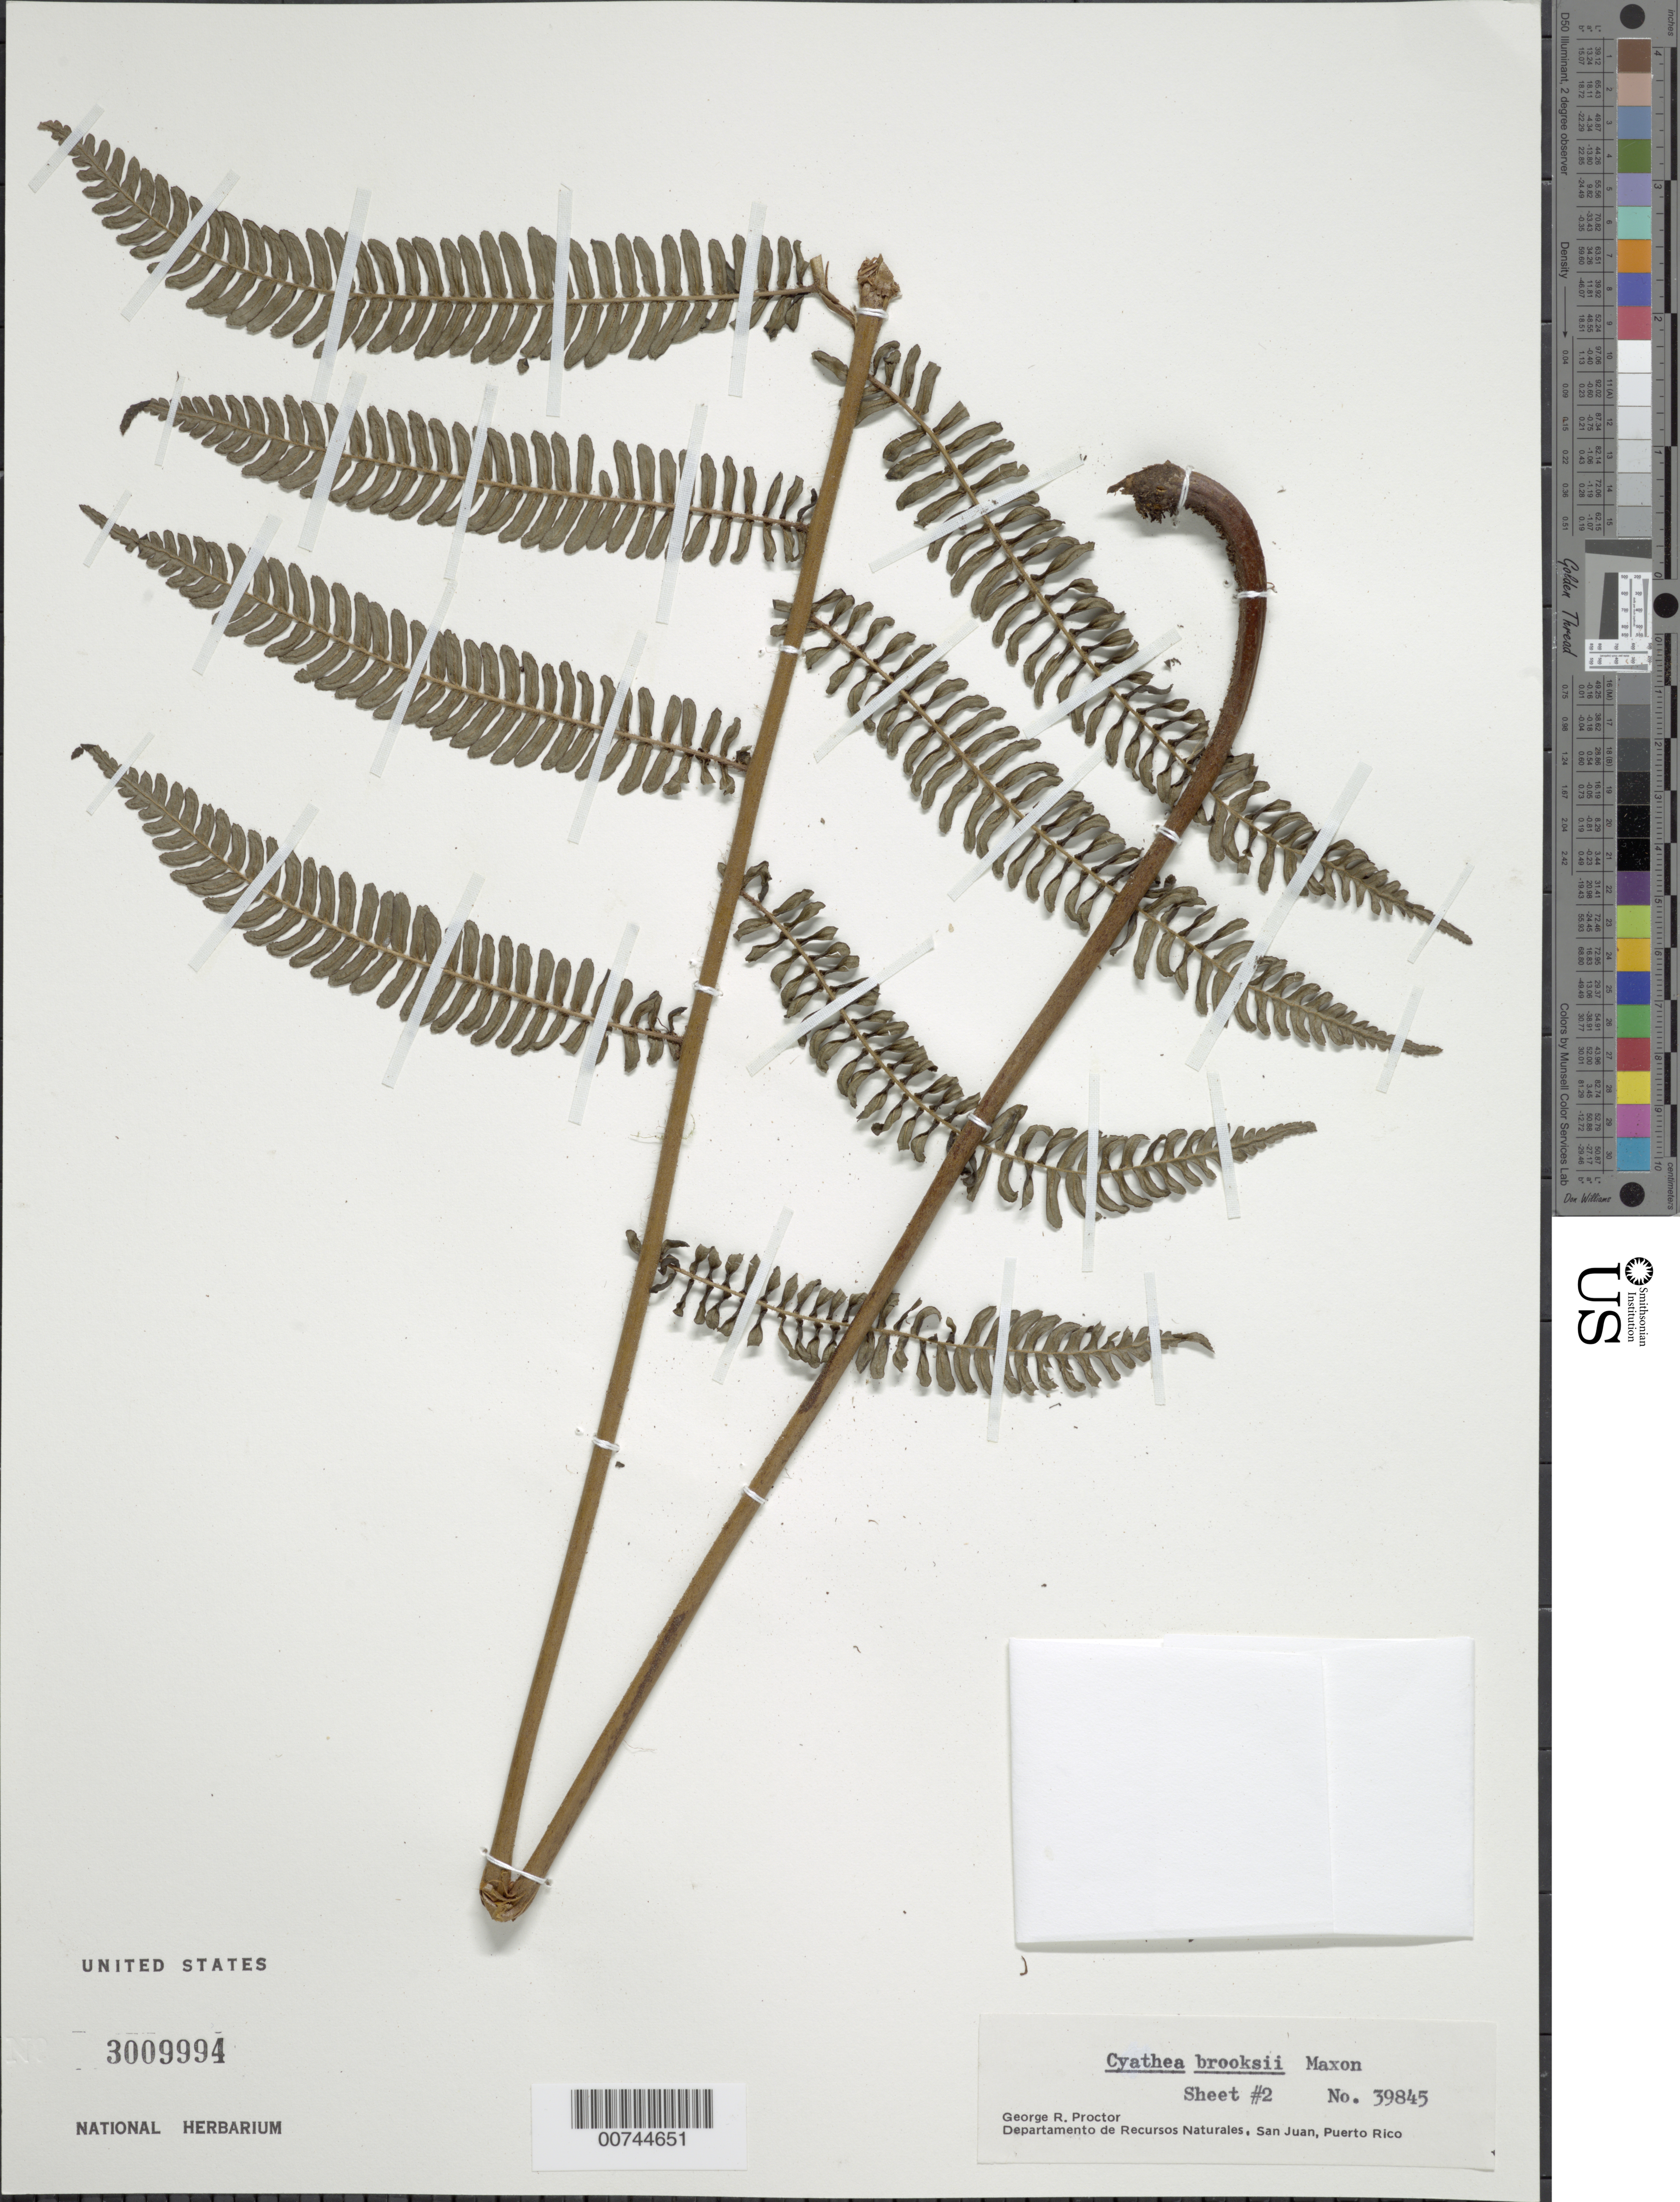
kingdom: Plantae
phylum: Tracheophyta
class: Polypodiopsida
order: Cyatheales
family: Cyatheaceae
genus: Alsophila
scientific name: Alsophila brooksii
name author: (Maxon) R.M. Tryon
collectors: G. R. Proctor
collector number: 39845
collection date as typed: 23 Nov 1983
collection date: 1983-11-23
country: Puerto Rico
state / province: San Germán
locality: Maricao State Forest: S of Road 120, mountain slope just WSW of Observation Tower. Municipio San Germán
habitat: On rocky (serpentine) slope, in moist shaded humus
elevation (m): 840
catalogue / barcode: US 3009994